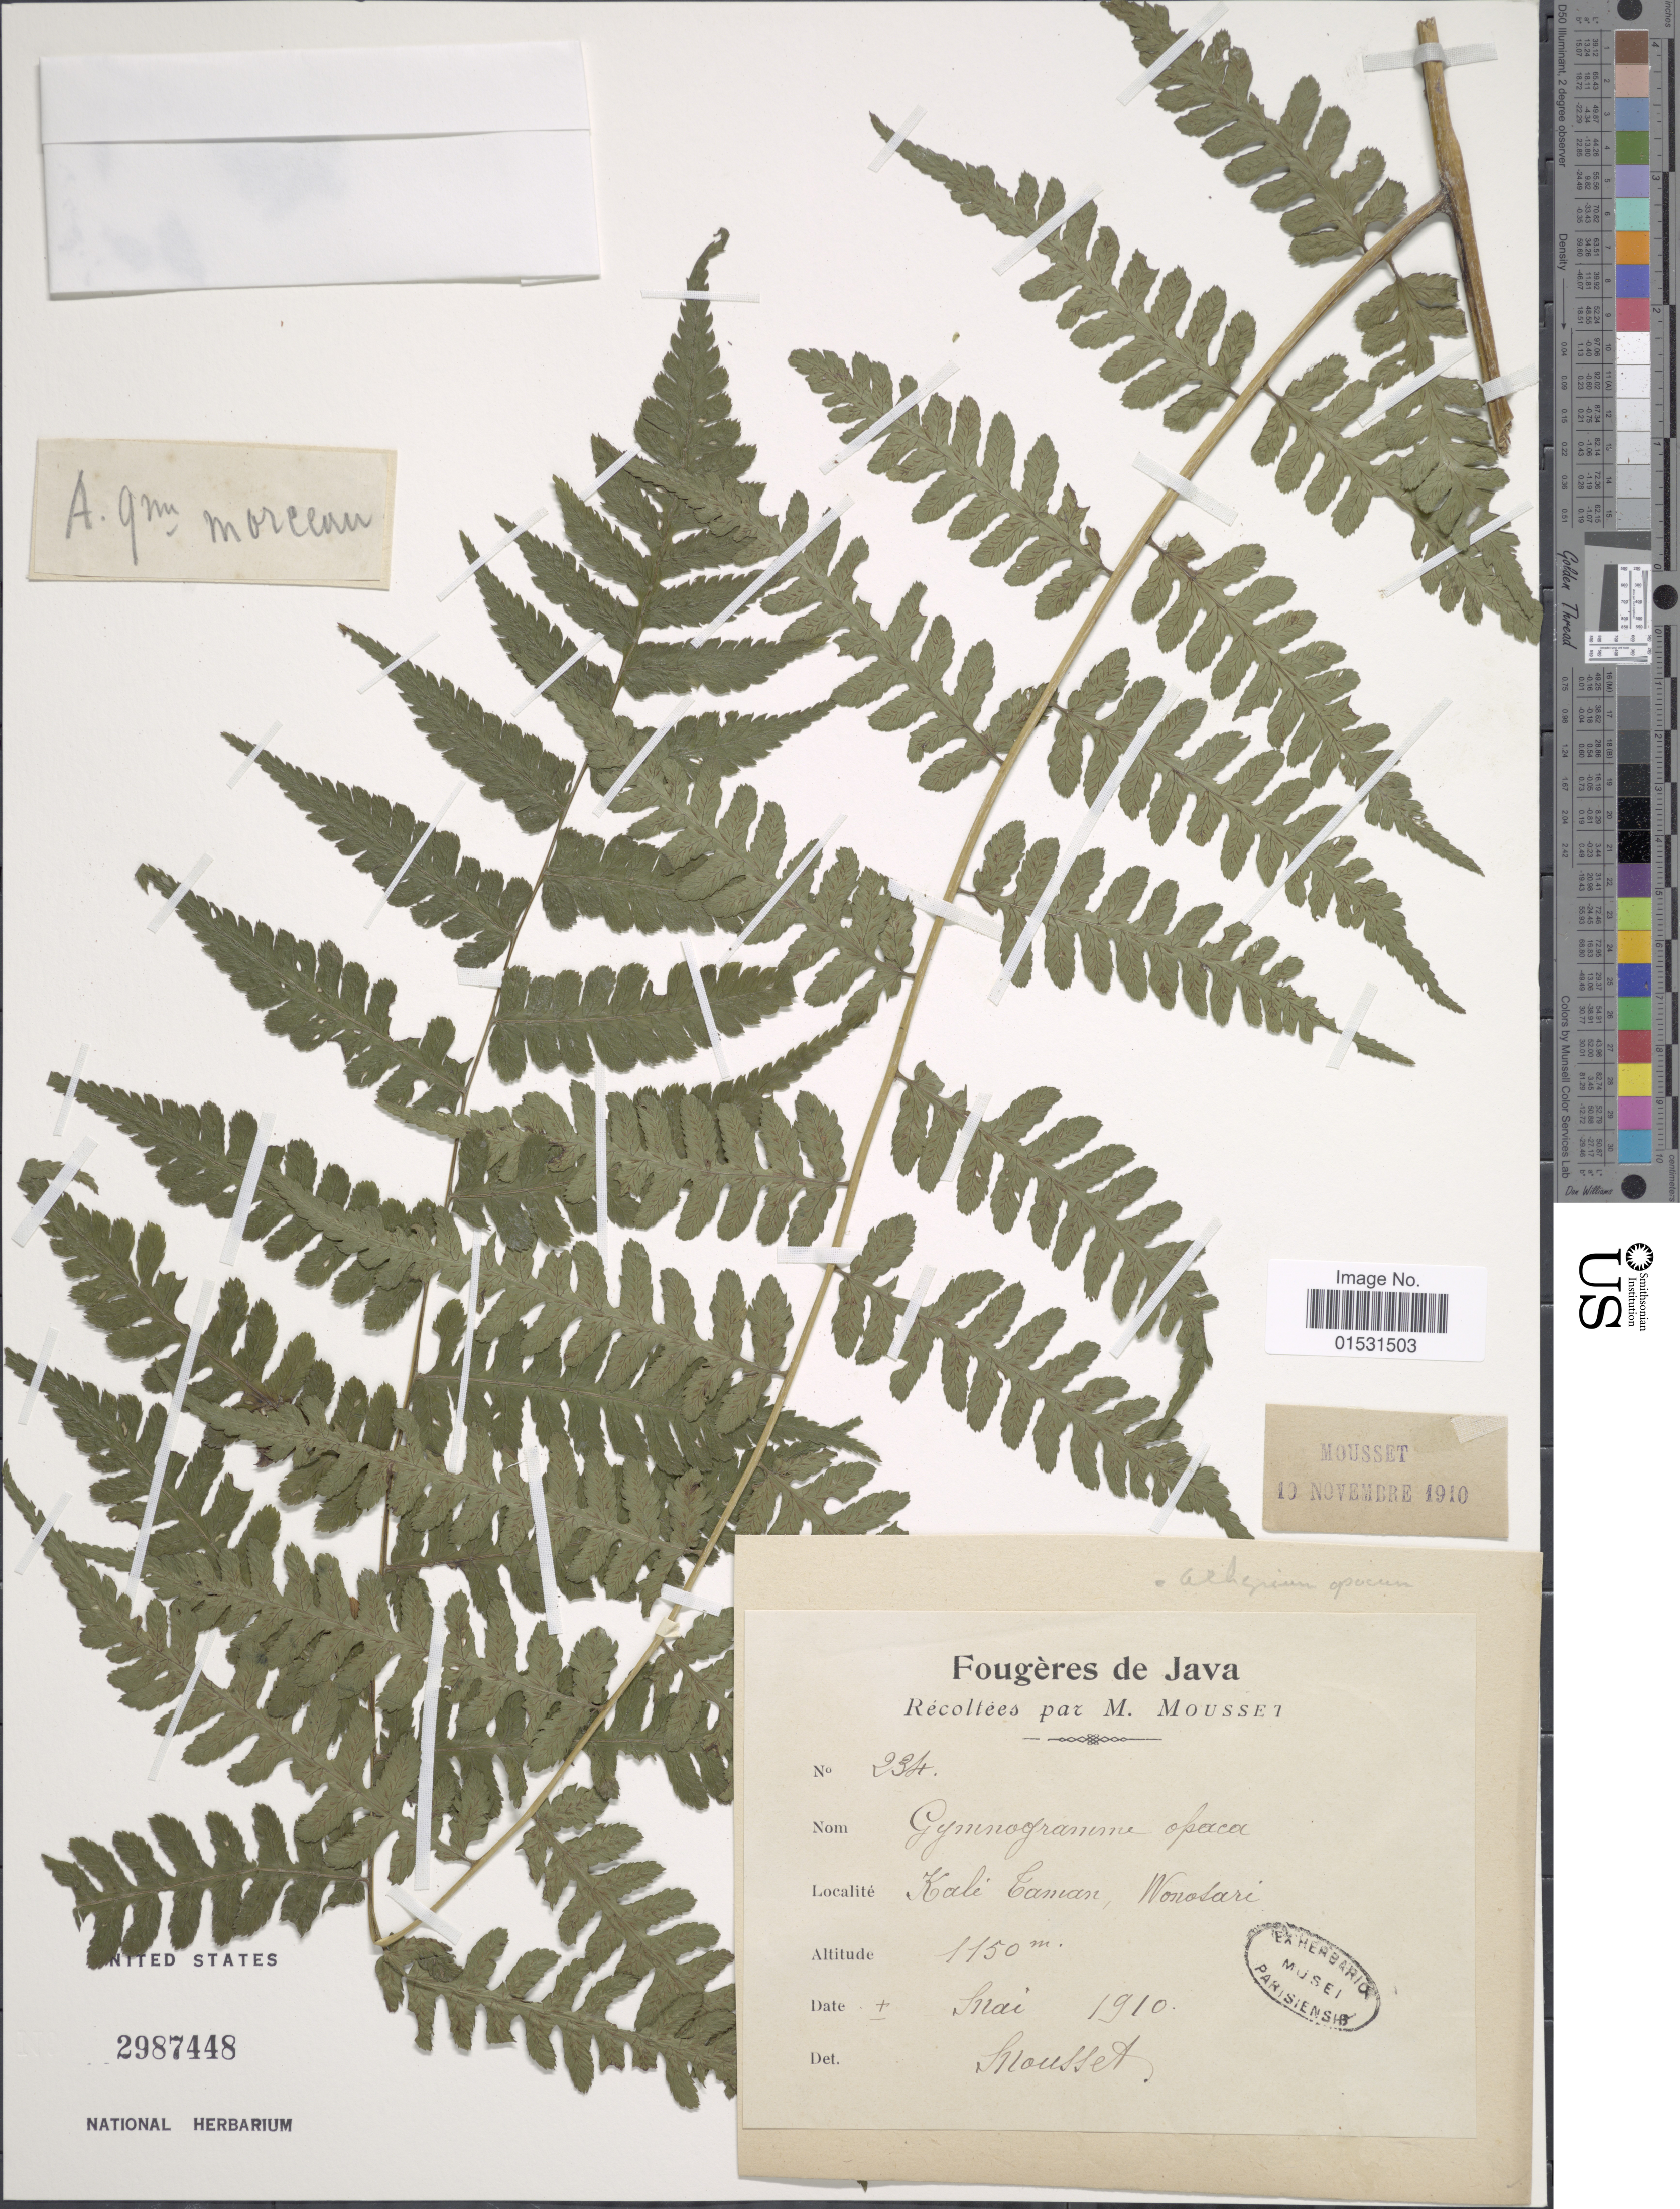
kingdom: Plantae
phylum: Tracheophyta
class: Polypodiopsida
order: Polypodiales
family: Athyriaceae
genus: Athyrium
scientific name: Athyrium opacum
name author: (D. Don) Tagawa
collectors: Mousset, --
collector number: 234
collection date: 1910-05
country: Indonesia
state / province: Java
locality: Kale Taman, Wonosari.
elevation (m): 1150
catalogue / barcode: US 2987448